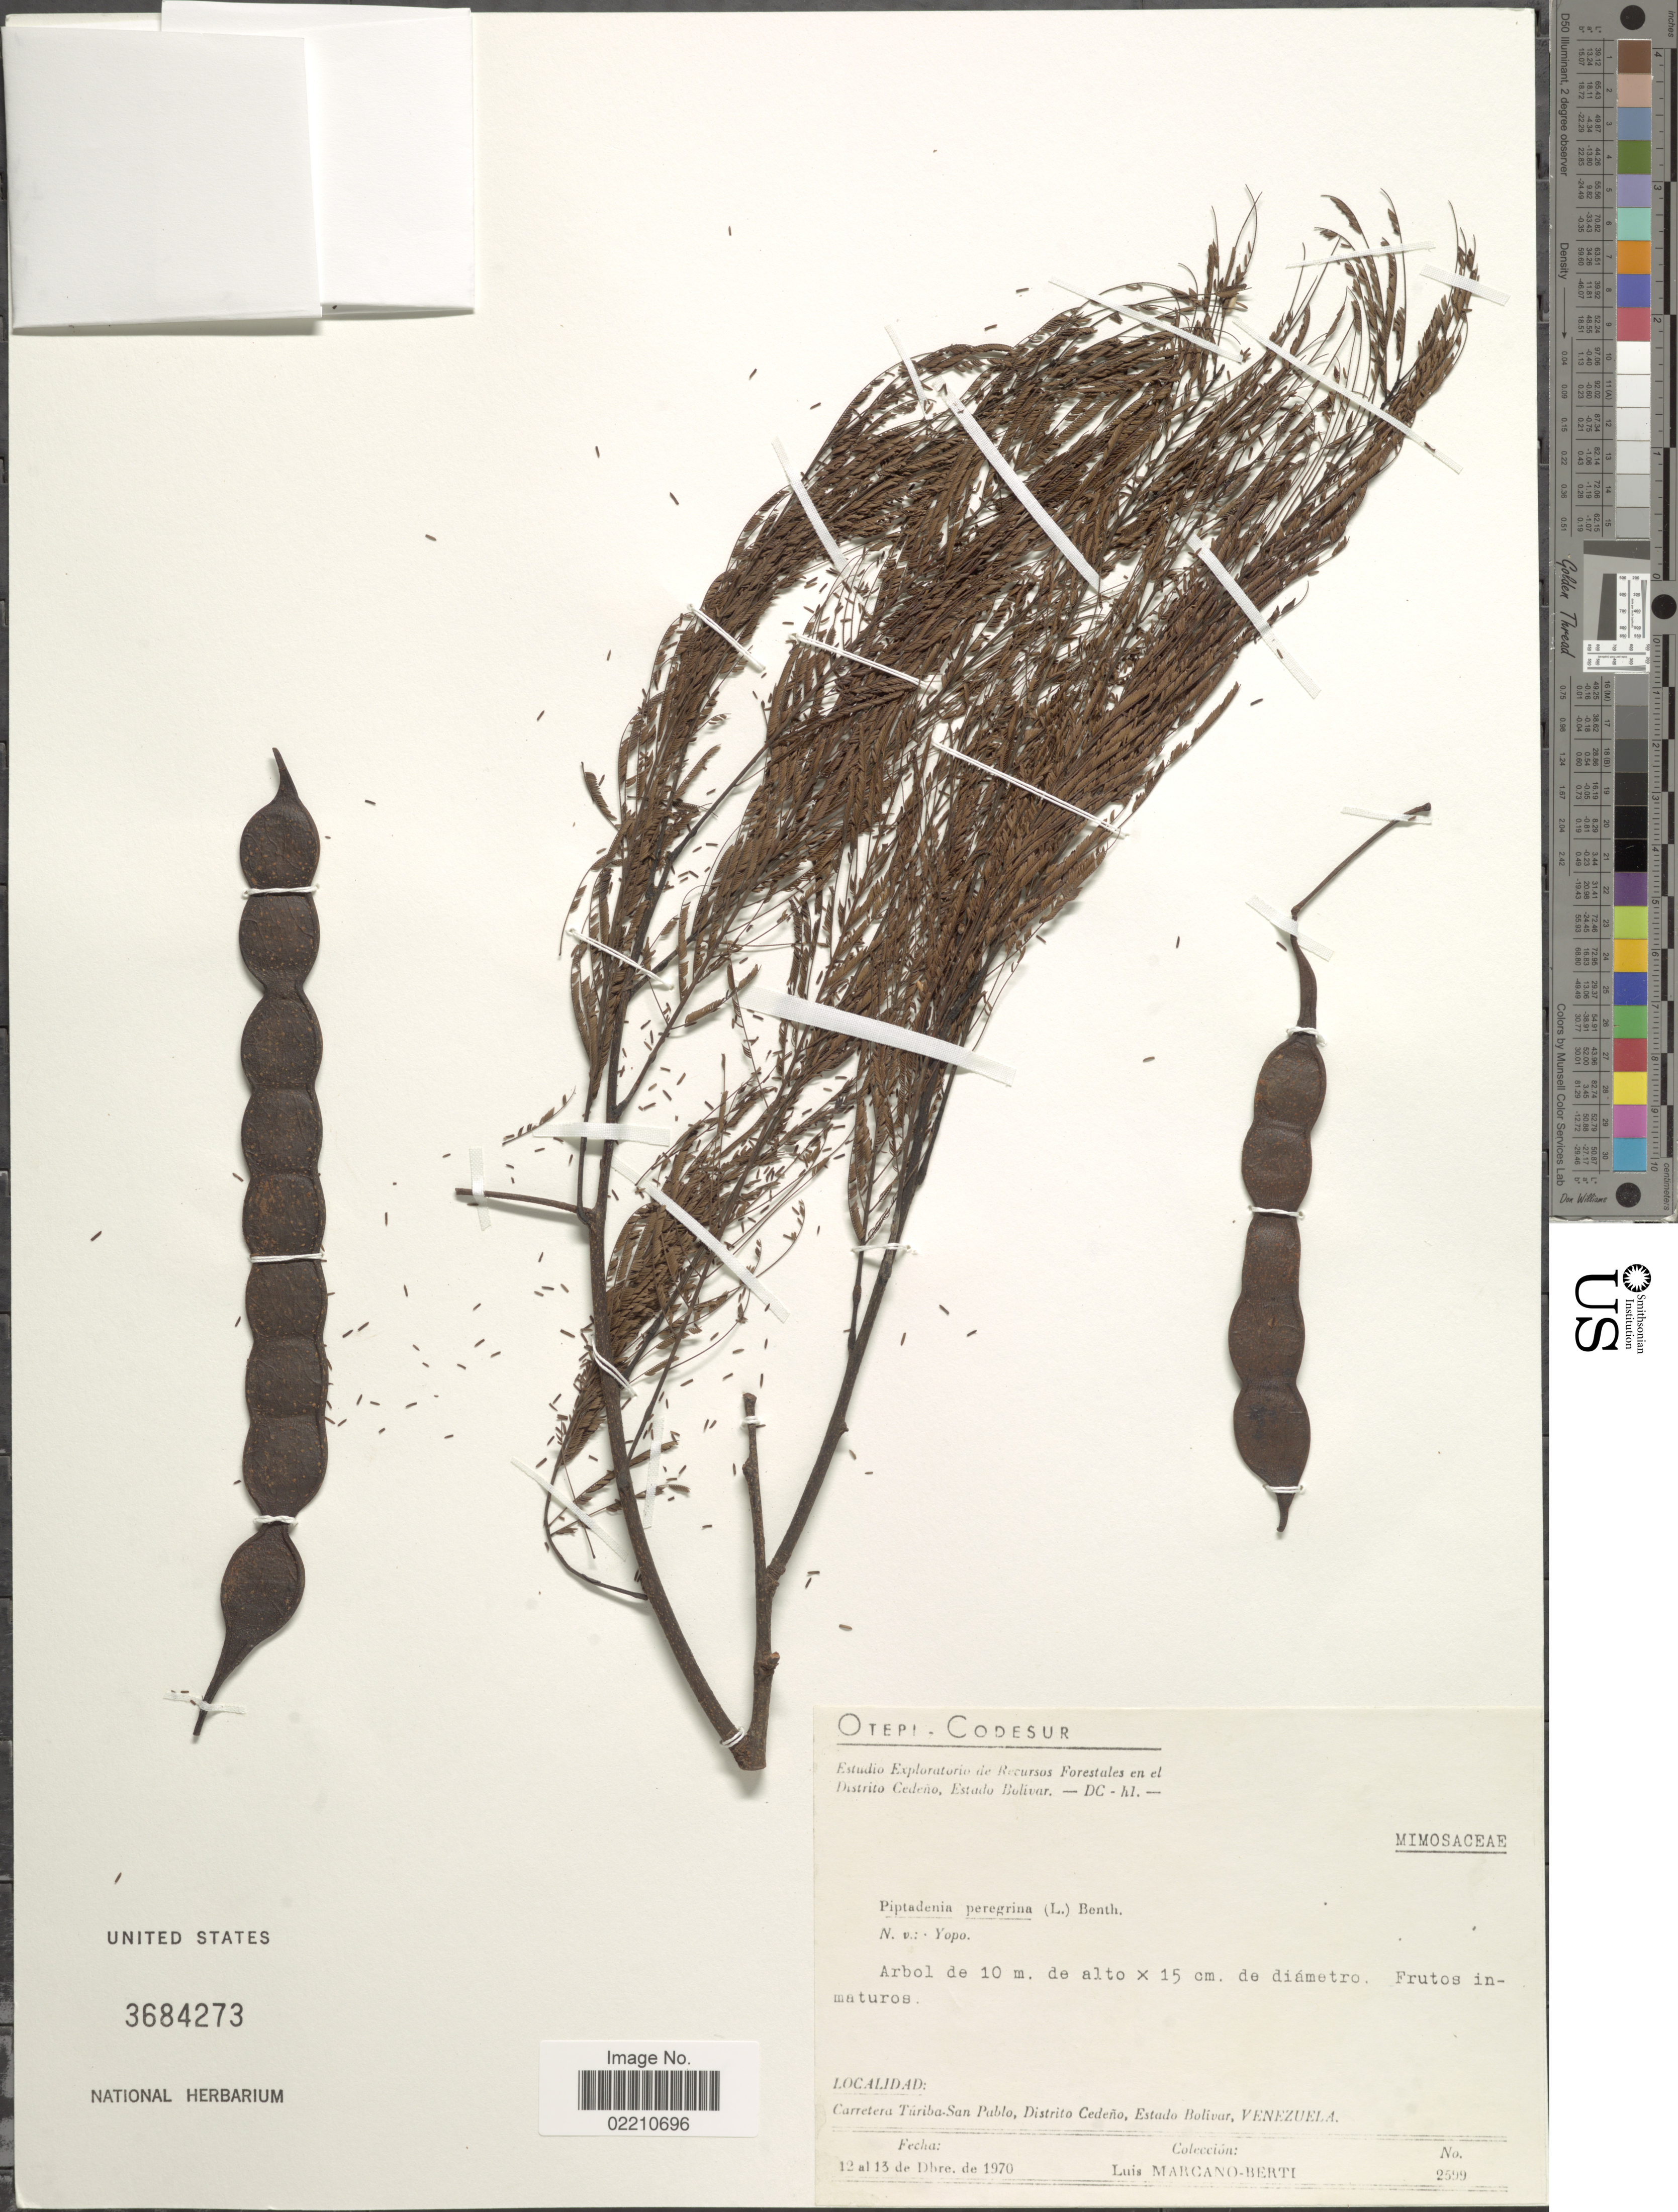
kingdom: Plantae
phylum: Tracheophyta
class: Magnoliopsida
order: Fabales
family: Fabaceae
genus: Piptadenia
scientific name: Piptadenia peregrina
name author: (L.) Benth.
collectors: L. Marcano-Berti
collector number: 2599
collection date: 1970-12-12/1970-12-13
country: Venezuela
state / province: Bolivar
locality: Carretera Túriba-San Pablo, Distrito Cedeño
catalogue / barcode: US 3674273